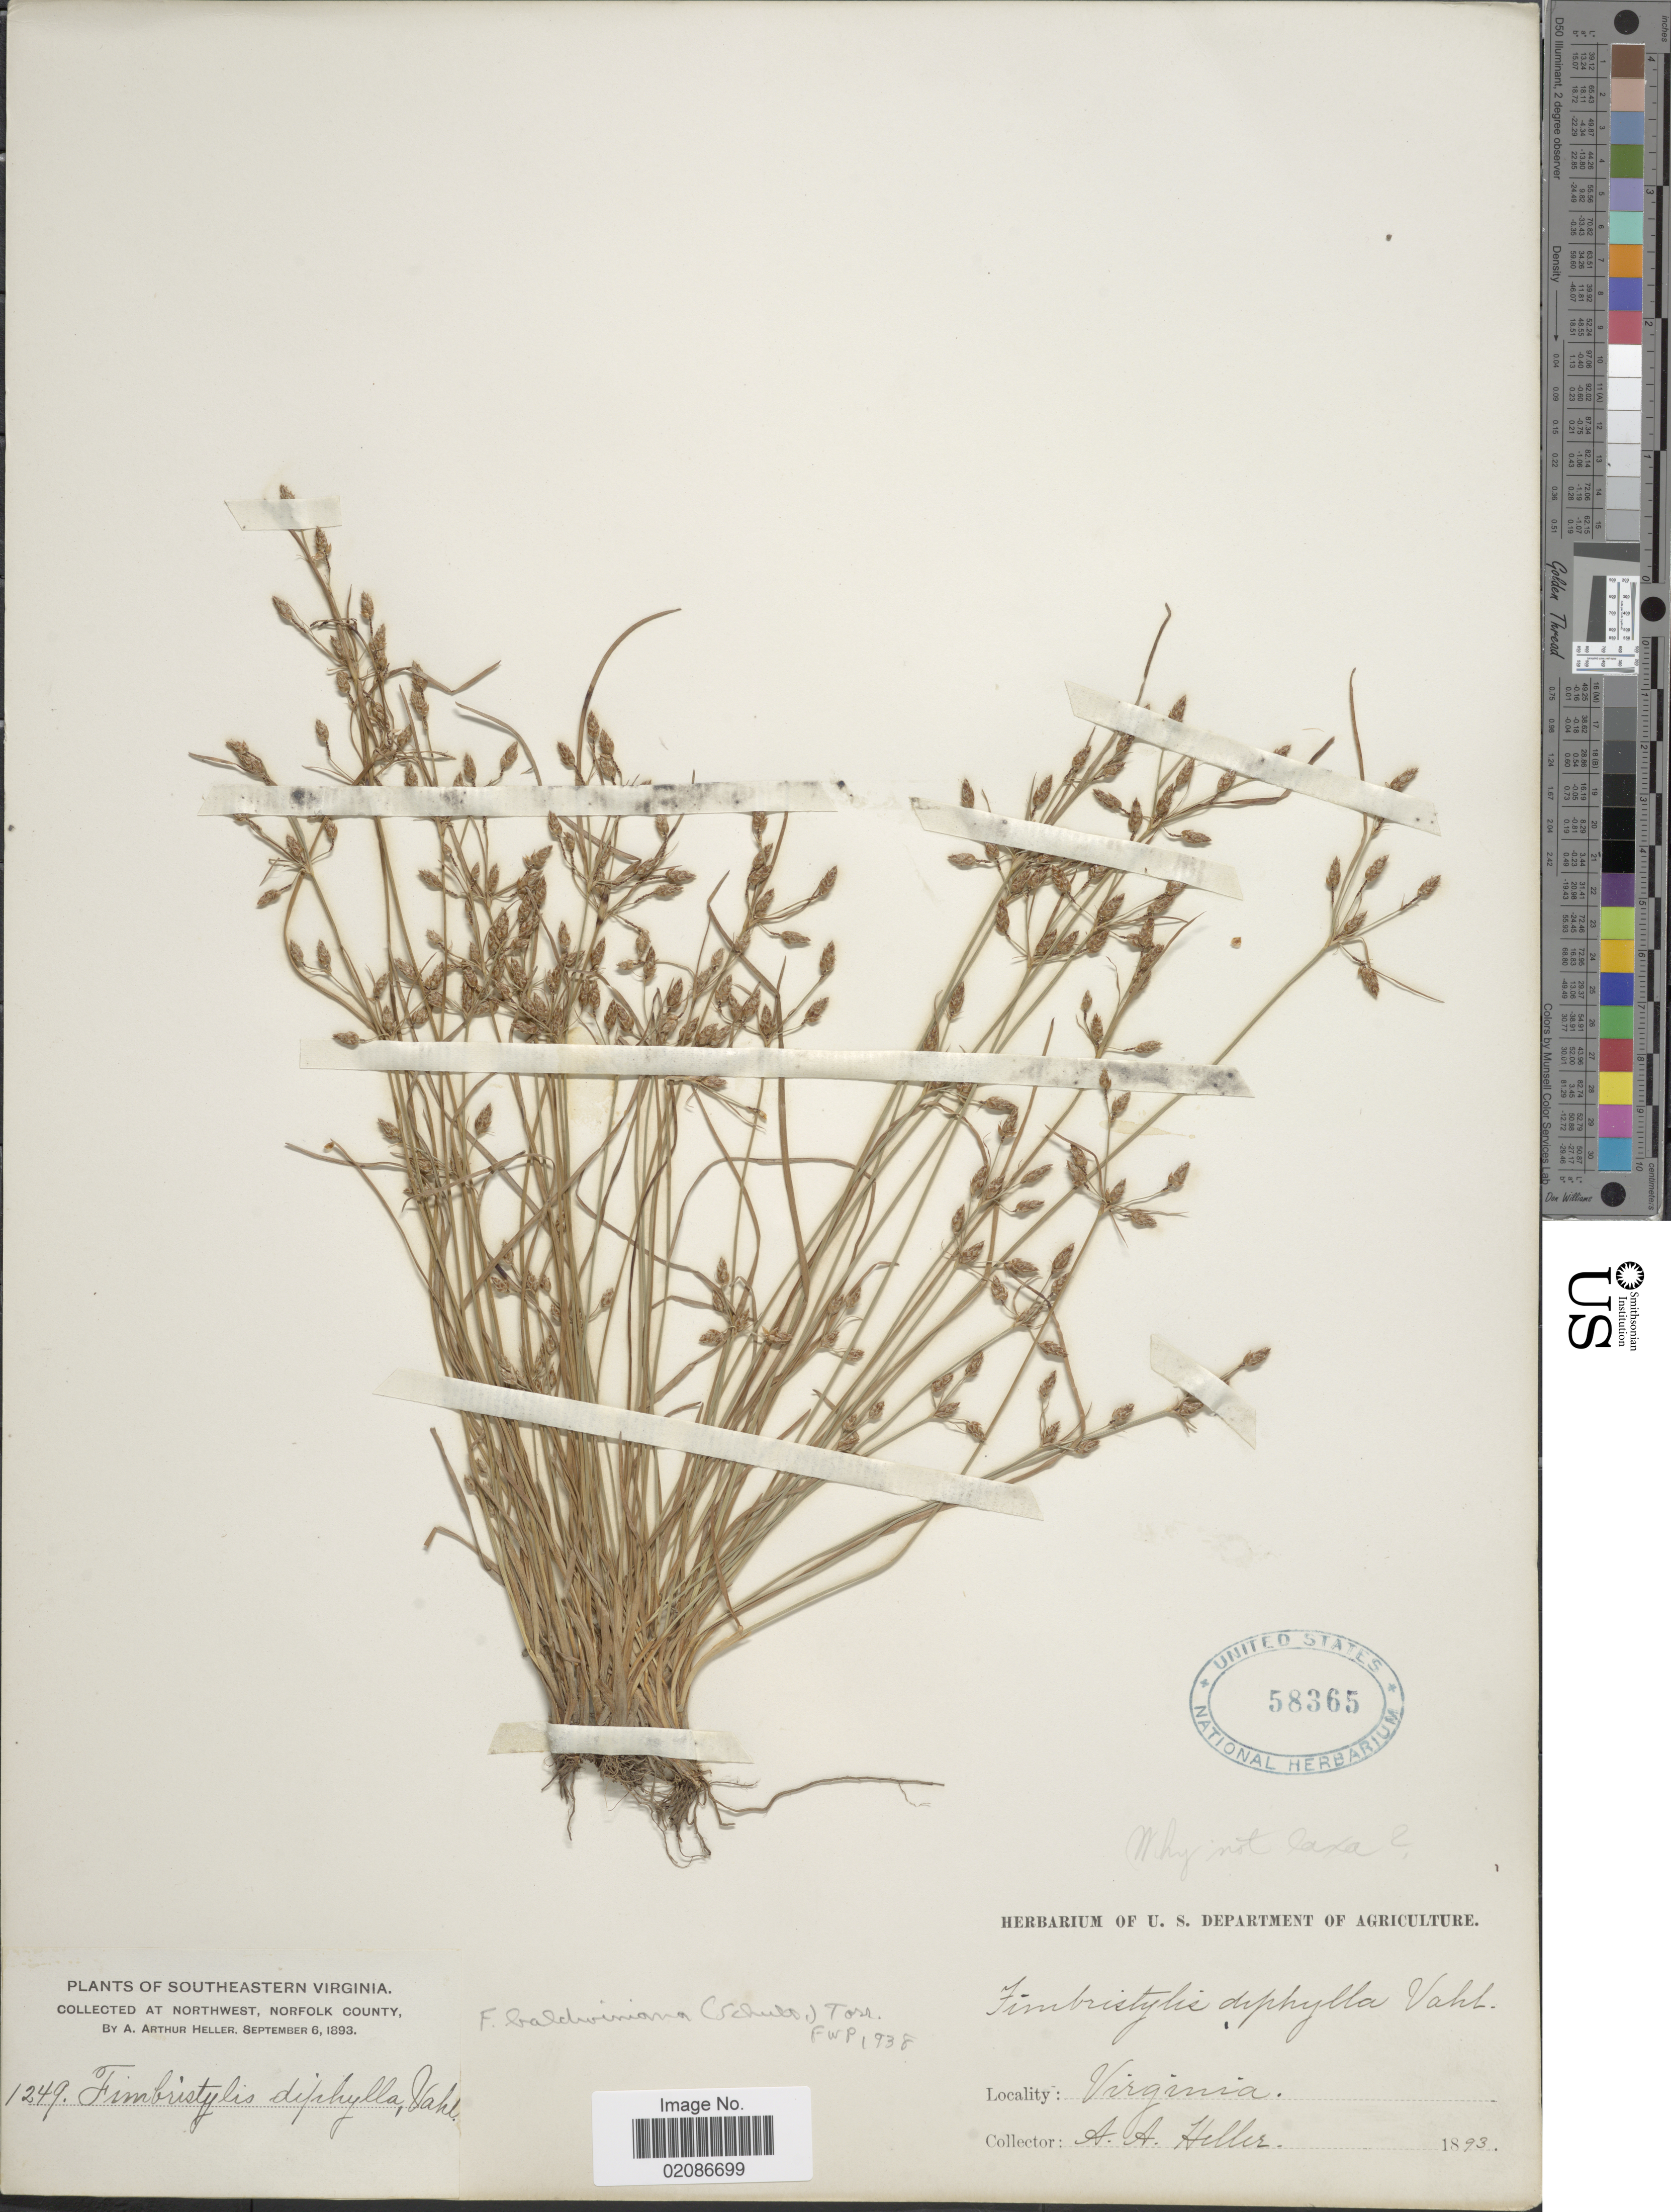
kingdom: Plantae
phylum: Tracheophyta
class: Liliopsida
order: Poales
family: Cyperaceae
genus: Fimbristylis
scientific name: Fimbristylis dichotoma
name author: (L.) Vahl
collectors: A. A. Heller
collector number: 1249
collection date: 1893-09-06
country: United States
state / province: Virginia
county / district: City of Norfolk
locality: Southeastern Virginia, Northwest, Norfolk County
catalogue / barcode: US 58365